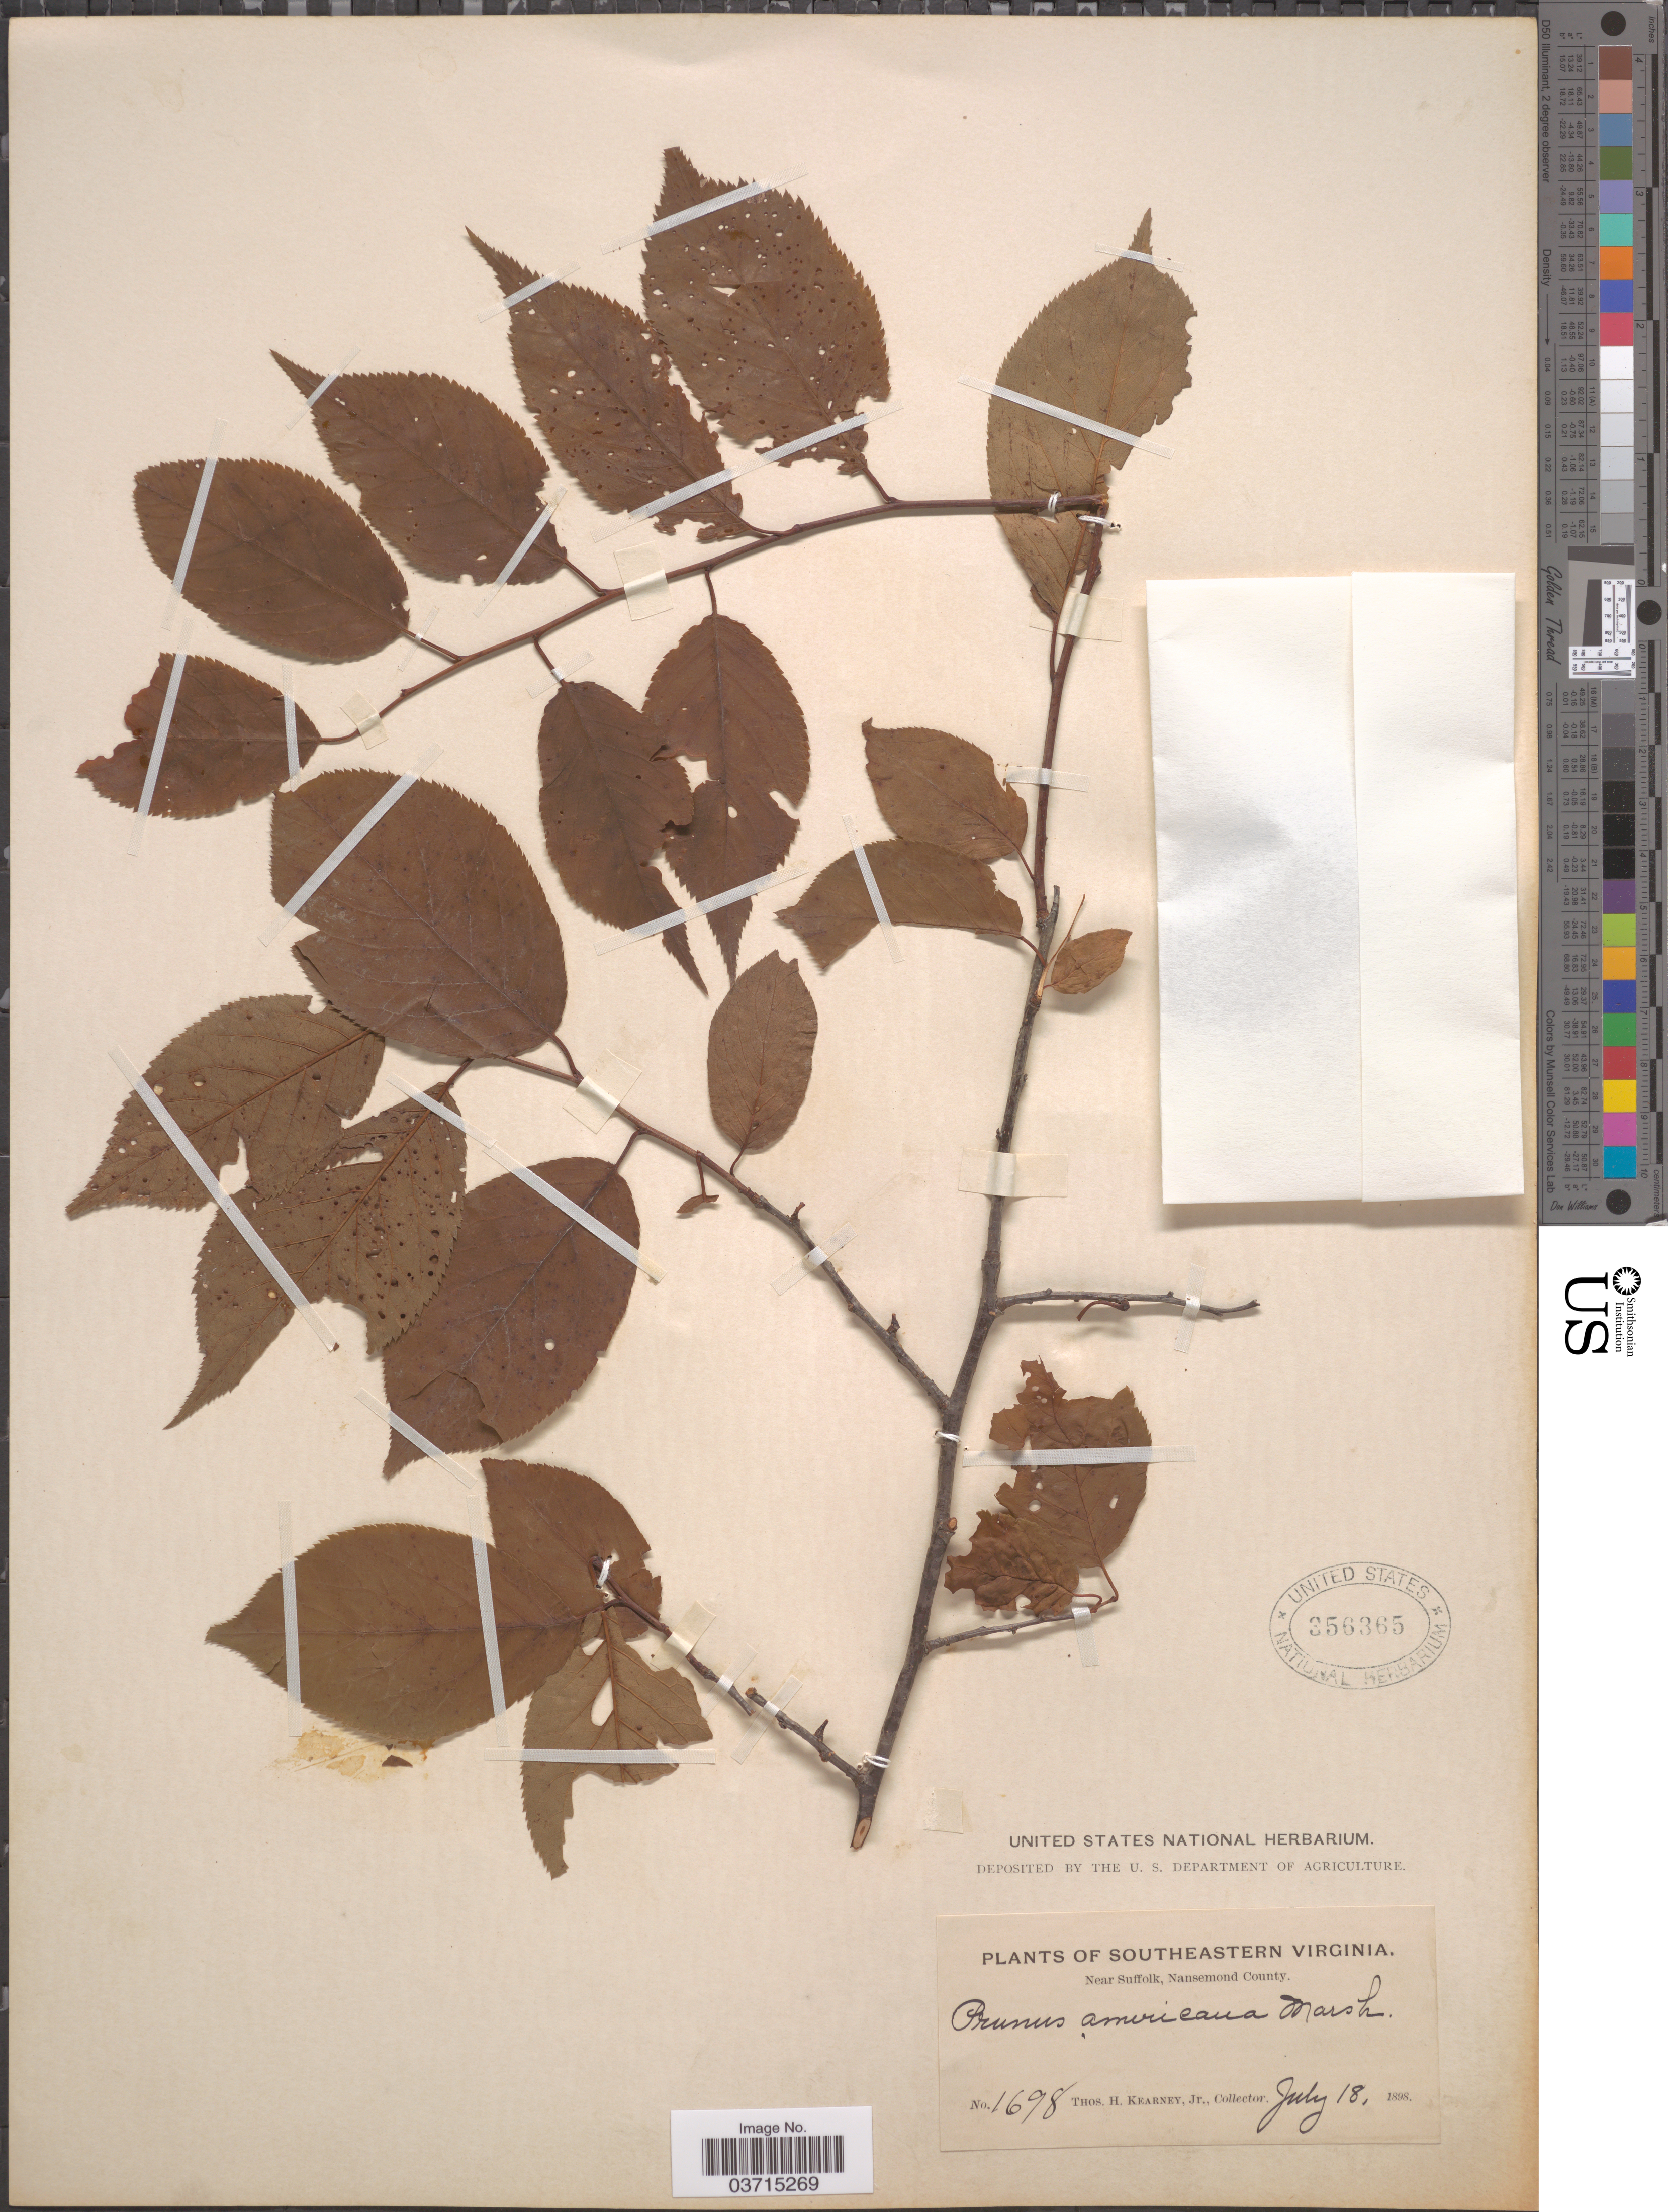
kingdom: Plantae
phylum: Tracheophyta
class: Magnoliopsida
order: Rosales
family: Rosaceae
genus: Prunus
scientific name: Prunus americana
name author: Marshall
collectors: T. H. Kearney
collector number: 1698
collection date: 1898-07-18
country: United States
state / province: Virginia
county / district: City of Suffolk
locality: Southeastern Virginia. Near Suffolk, Nansemond County.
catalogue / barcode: US 356365